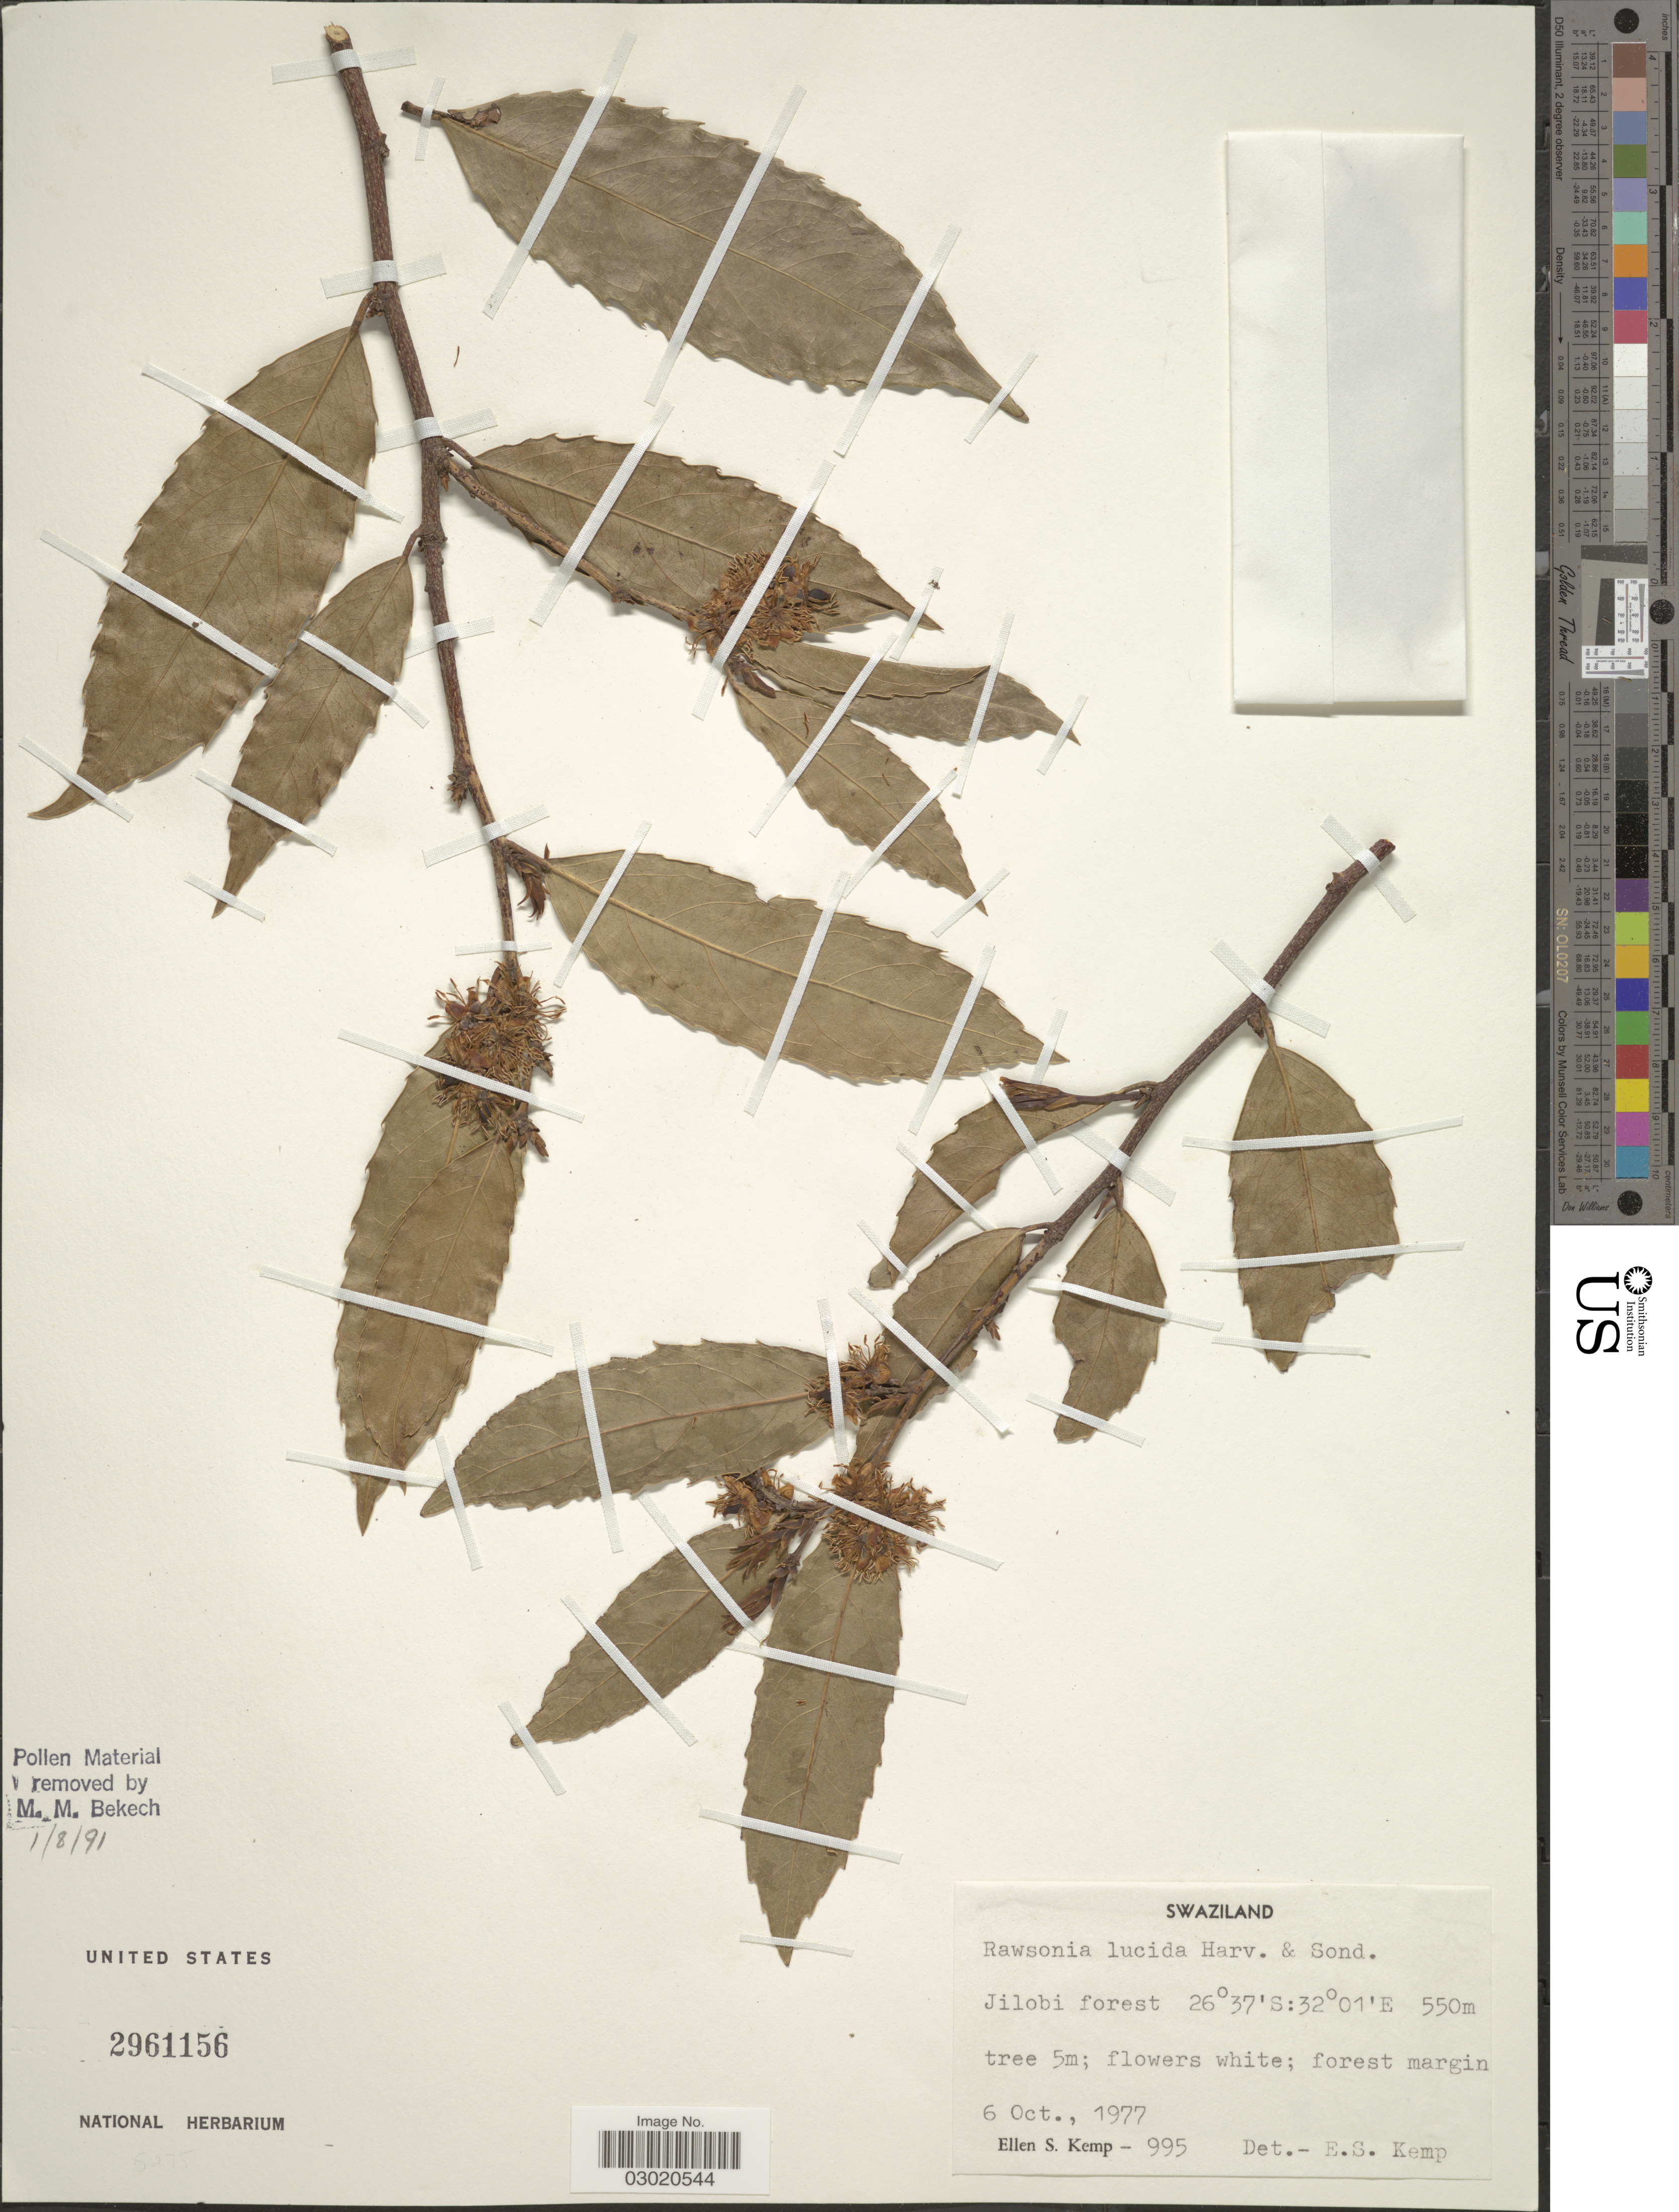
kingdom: Plantae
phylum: Tracheophyta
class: Magnoliopsida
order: Malpighiales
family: Achariaceae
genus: Rawsonia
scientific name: Rawsonia lucida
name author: Harv. & Sond.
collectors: E. S. Kemp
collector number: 995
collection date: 1977-10-06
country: Eswatini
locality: Jilobi Forest.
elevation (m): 550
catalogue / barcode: US 2961156